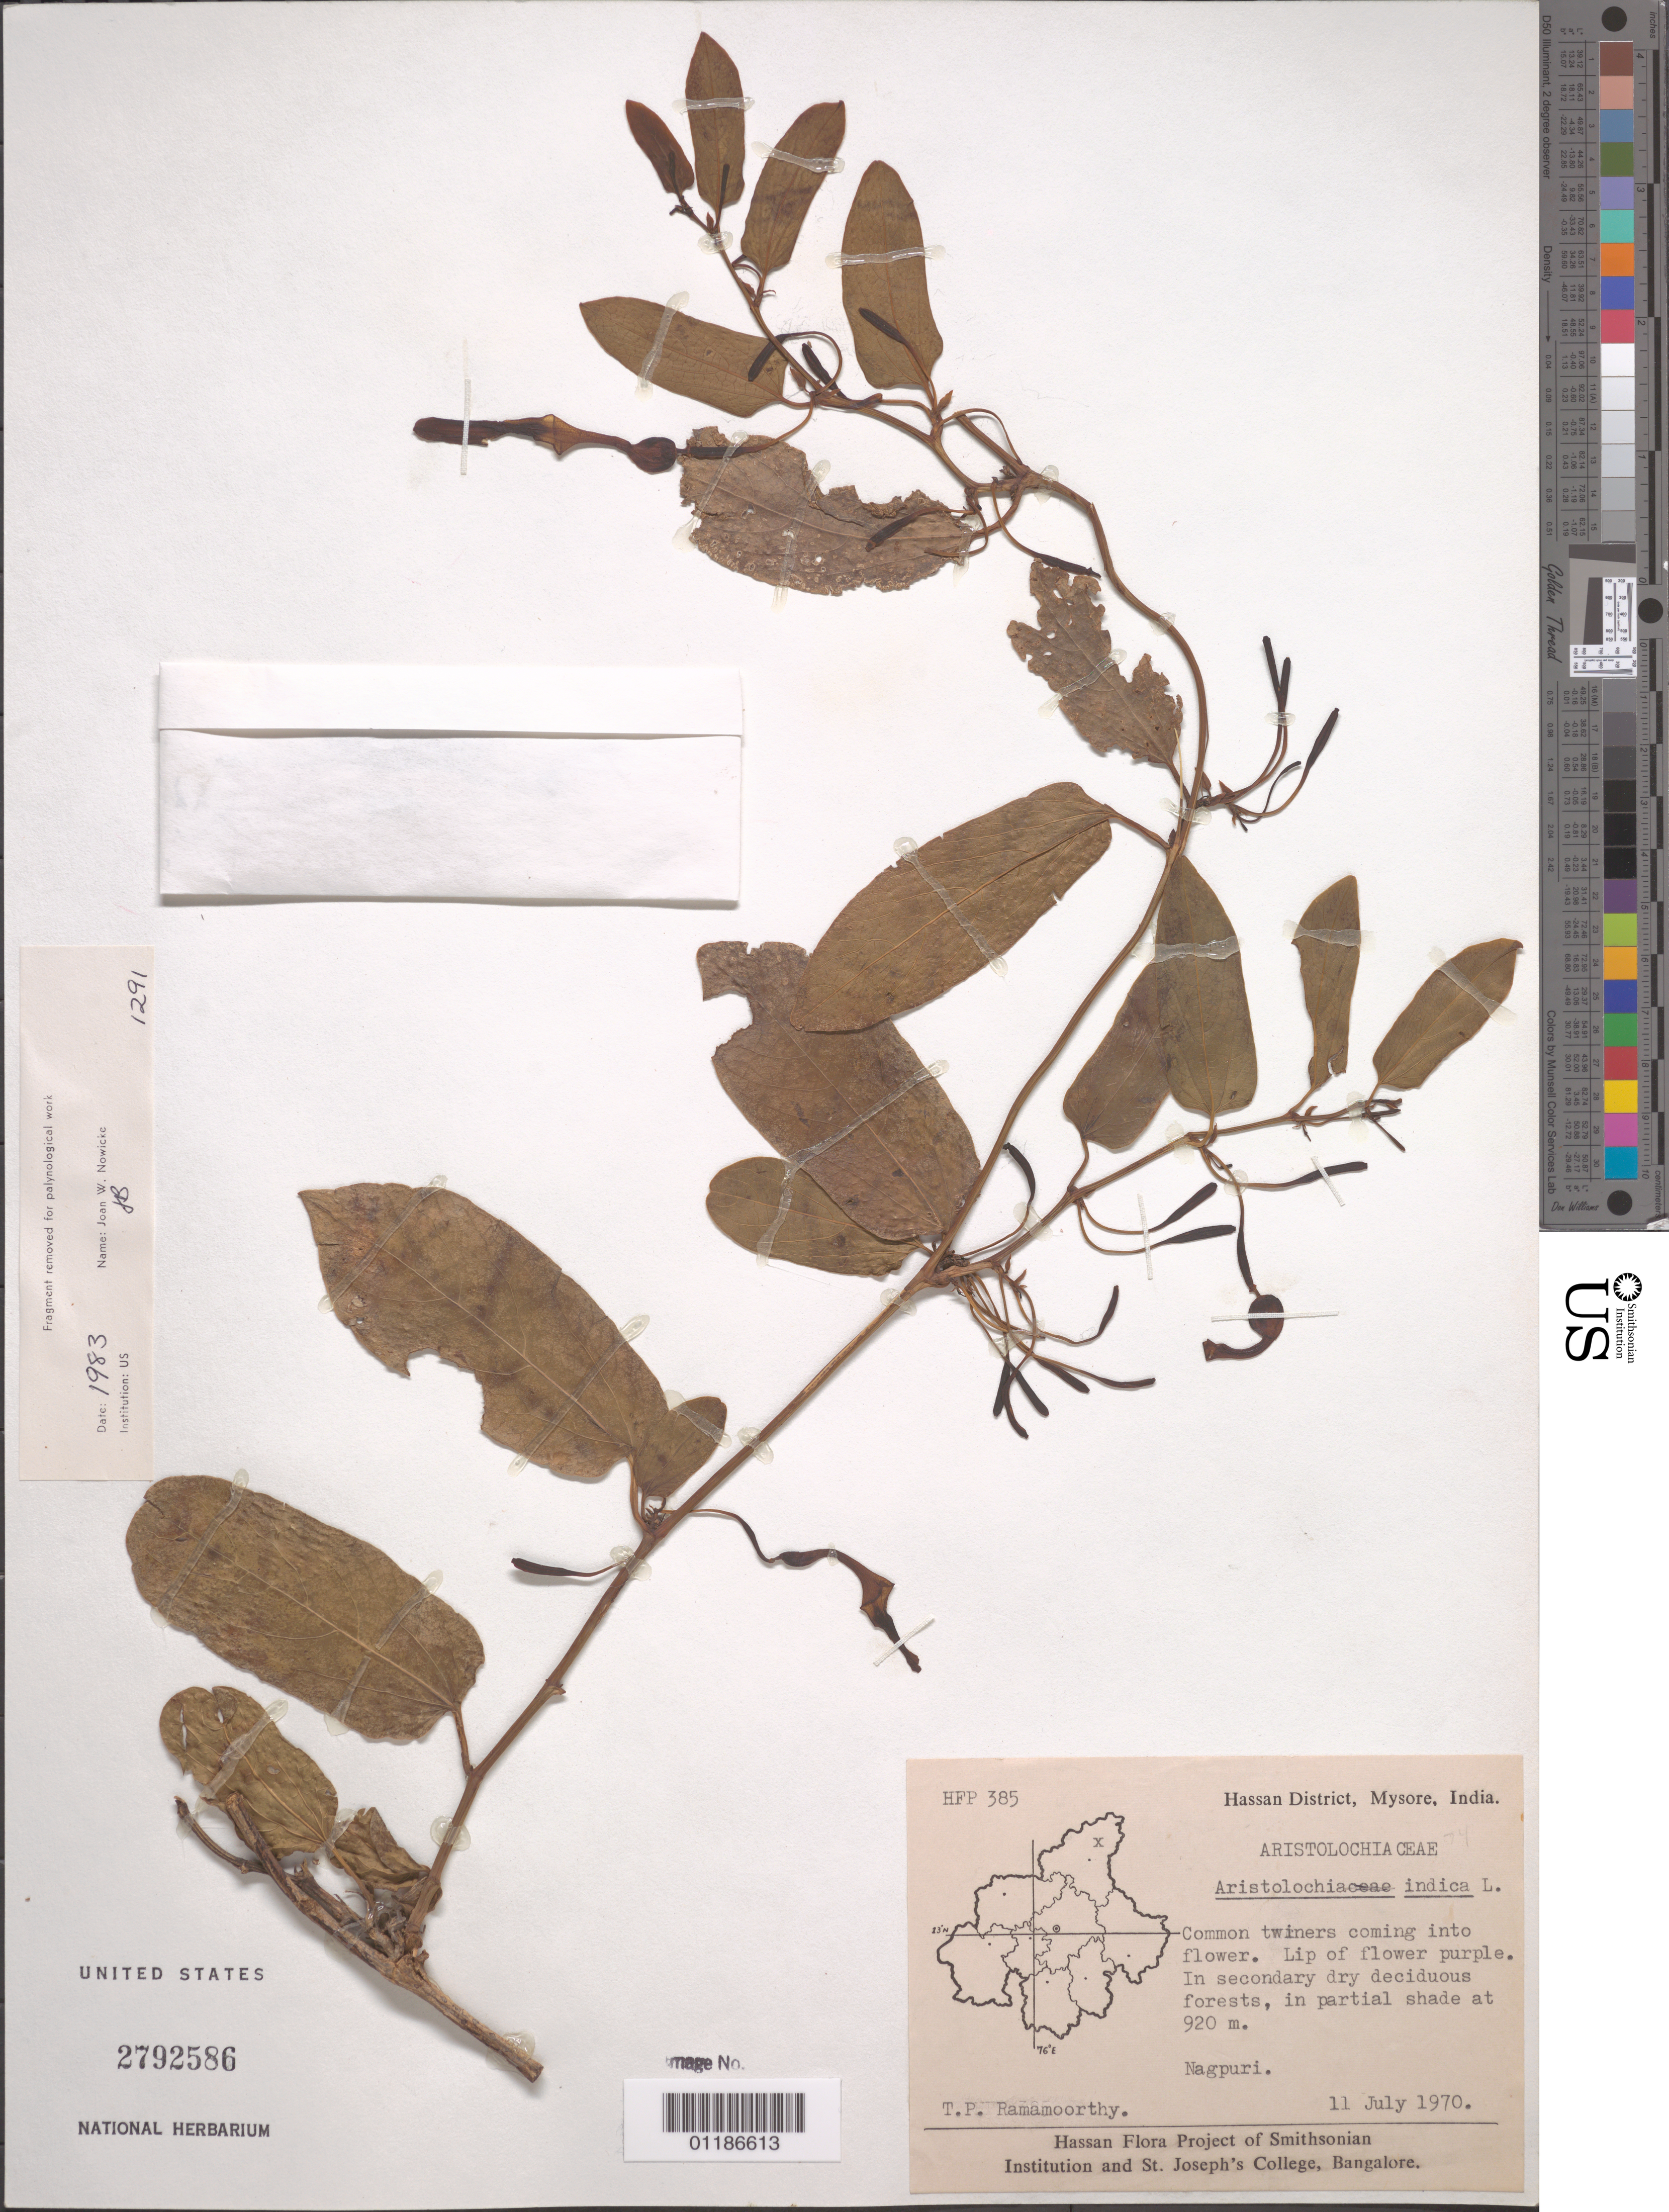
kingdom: Plantae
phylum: Tracheophyta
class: Magnoliopsida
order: Piperales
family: Aristolochiaceae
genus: Aristolochia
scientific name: Aristolochia indica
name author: L.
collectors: T. P. Ramamoorthy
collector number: HFP 385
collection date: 1970-07-11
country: India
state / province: Karnataka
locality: Hassan District: Nagpuri.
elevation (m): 920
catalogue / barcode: US 2792586